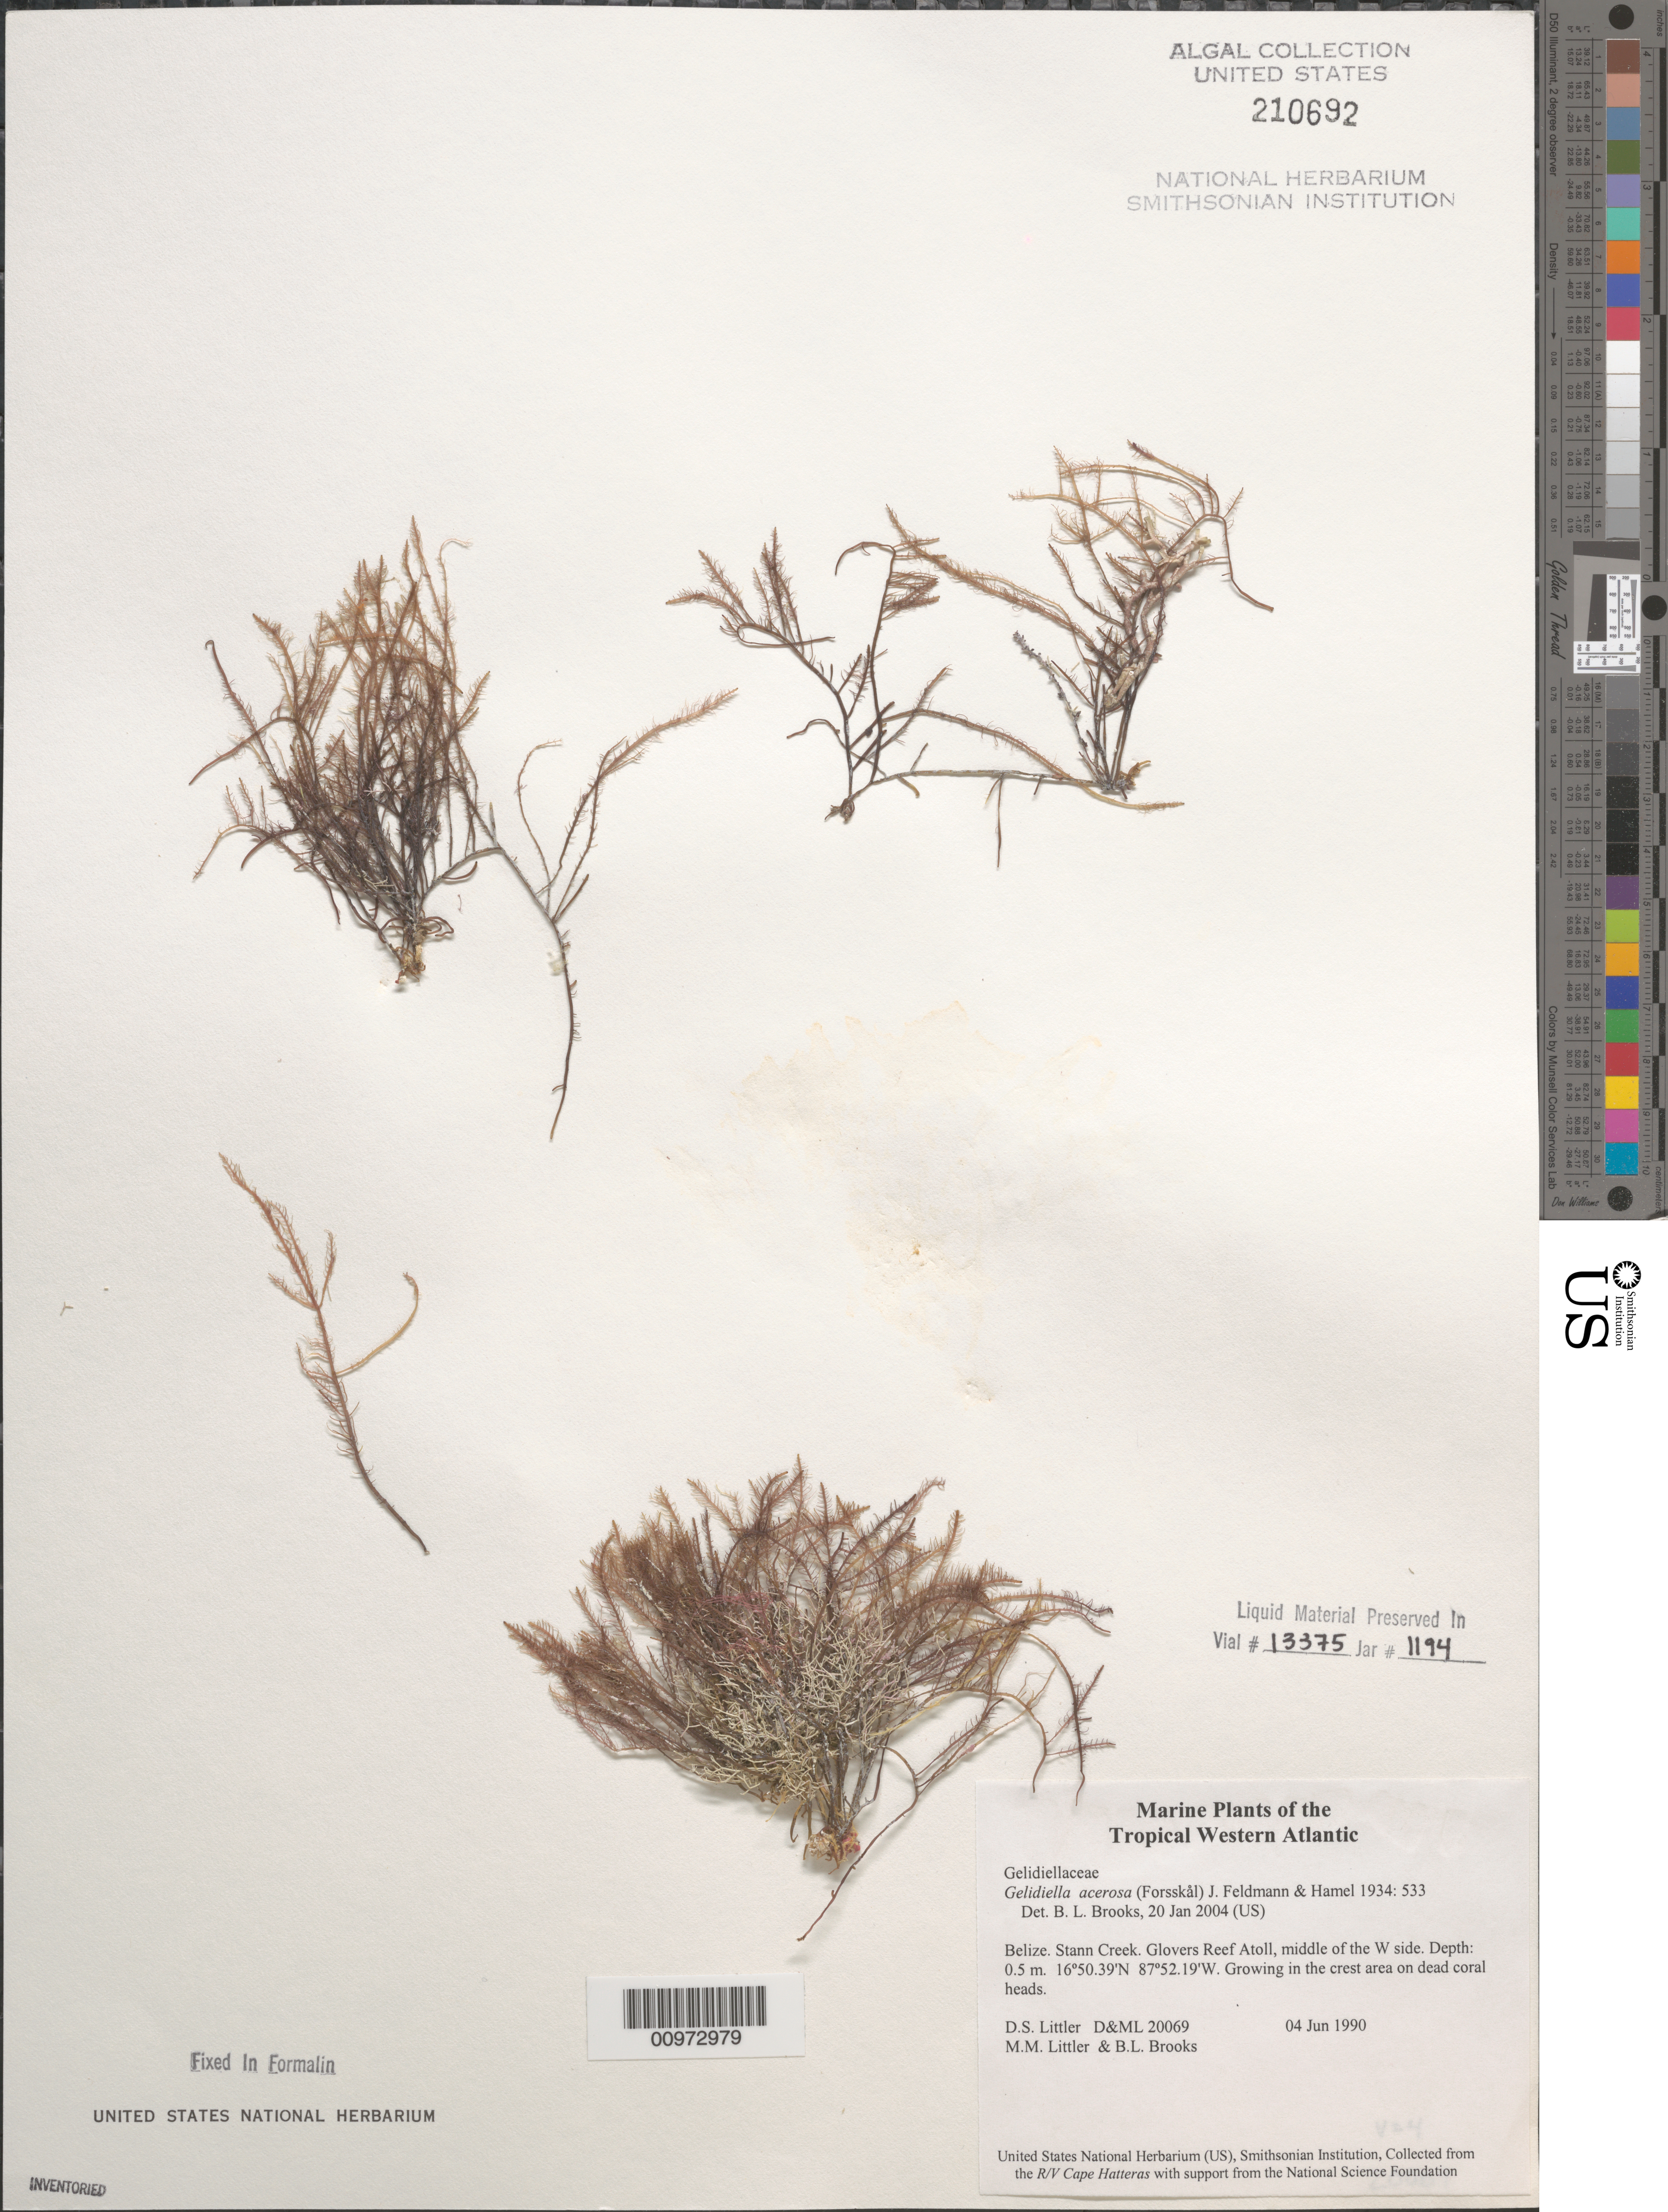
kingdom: Plantae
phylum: Rhodophyta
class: Florideophyceae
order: Gelidiales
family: Gelidiellaceae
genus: Gelidiella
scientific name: Gelidiella acerosa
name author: (Forssk.) Feldmann & G. Hamel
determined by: Brooks, B. L., (BOT), Smithsonian Institution - National Museum of Natural History (UNITED STATES)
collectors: D. S. Littler, M. M. Littler & B. Brooks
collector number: D&ML 20069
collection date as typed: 04 Jun 1990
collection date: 1990-06-04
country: Belize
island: Glovers Reef Atoll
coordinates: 16 50.39'N, 87 52.19'W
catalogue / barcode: US 210692